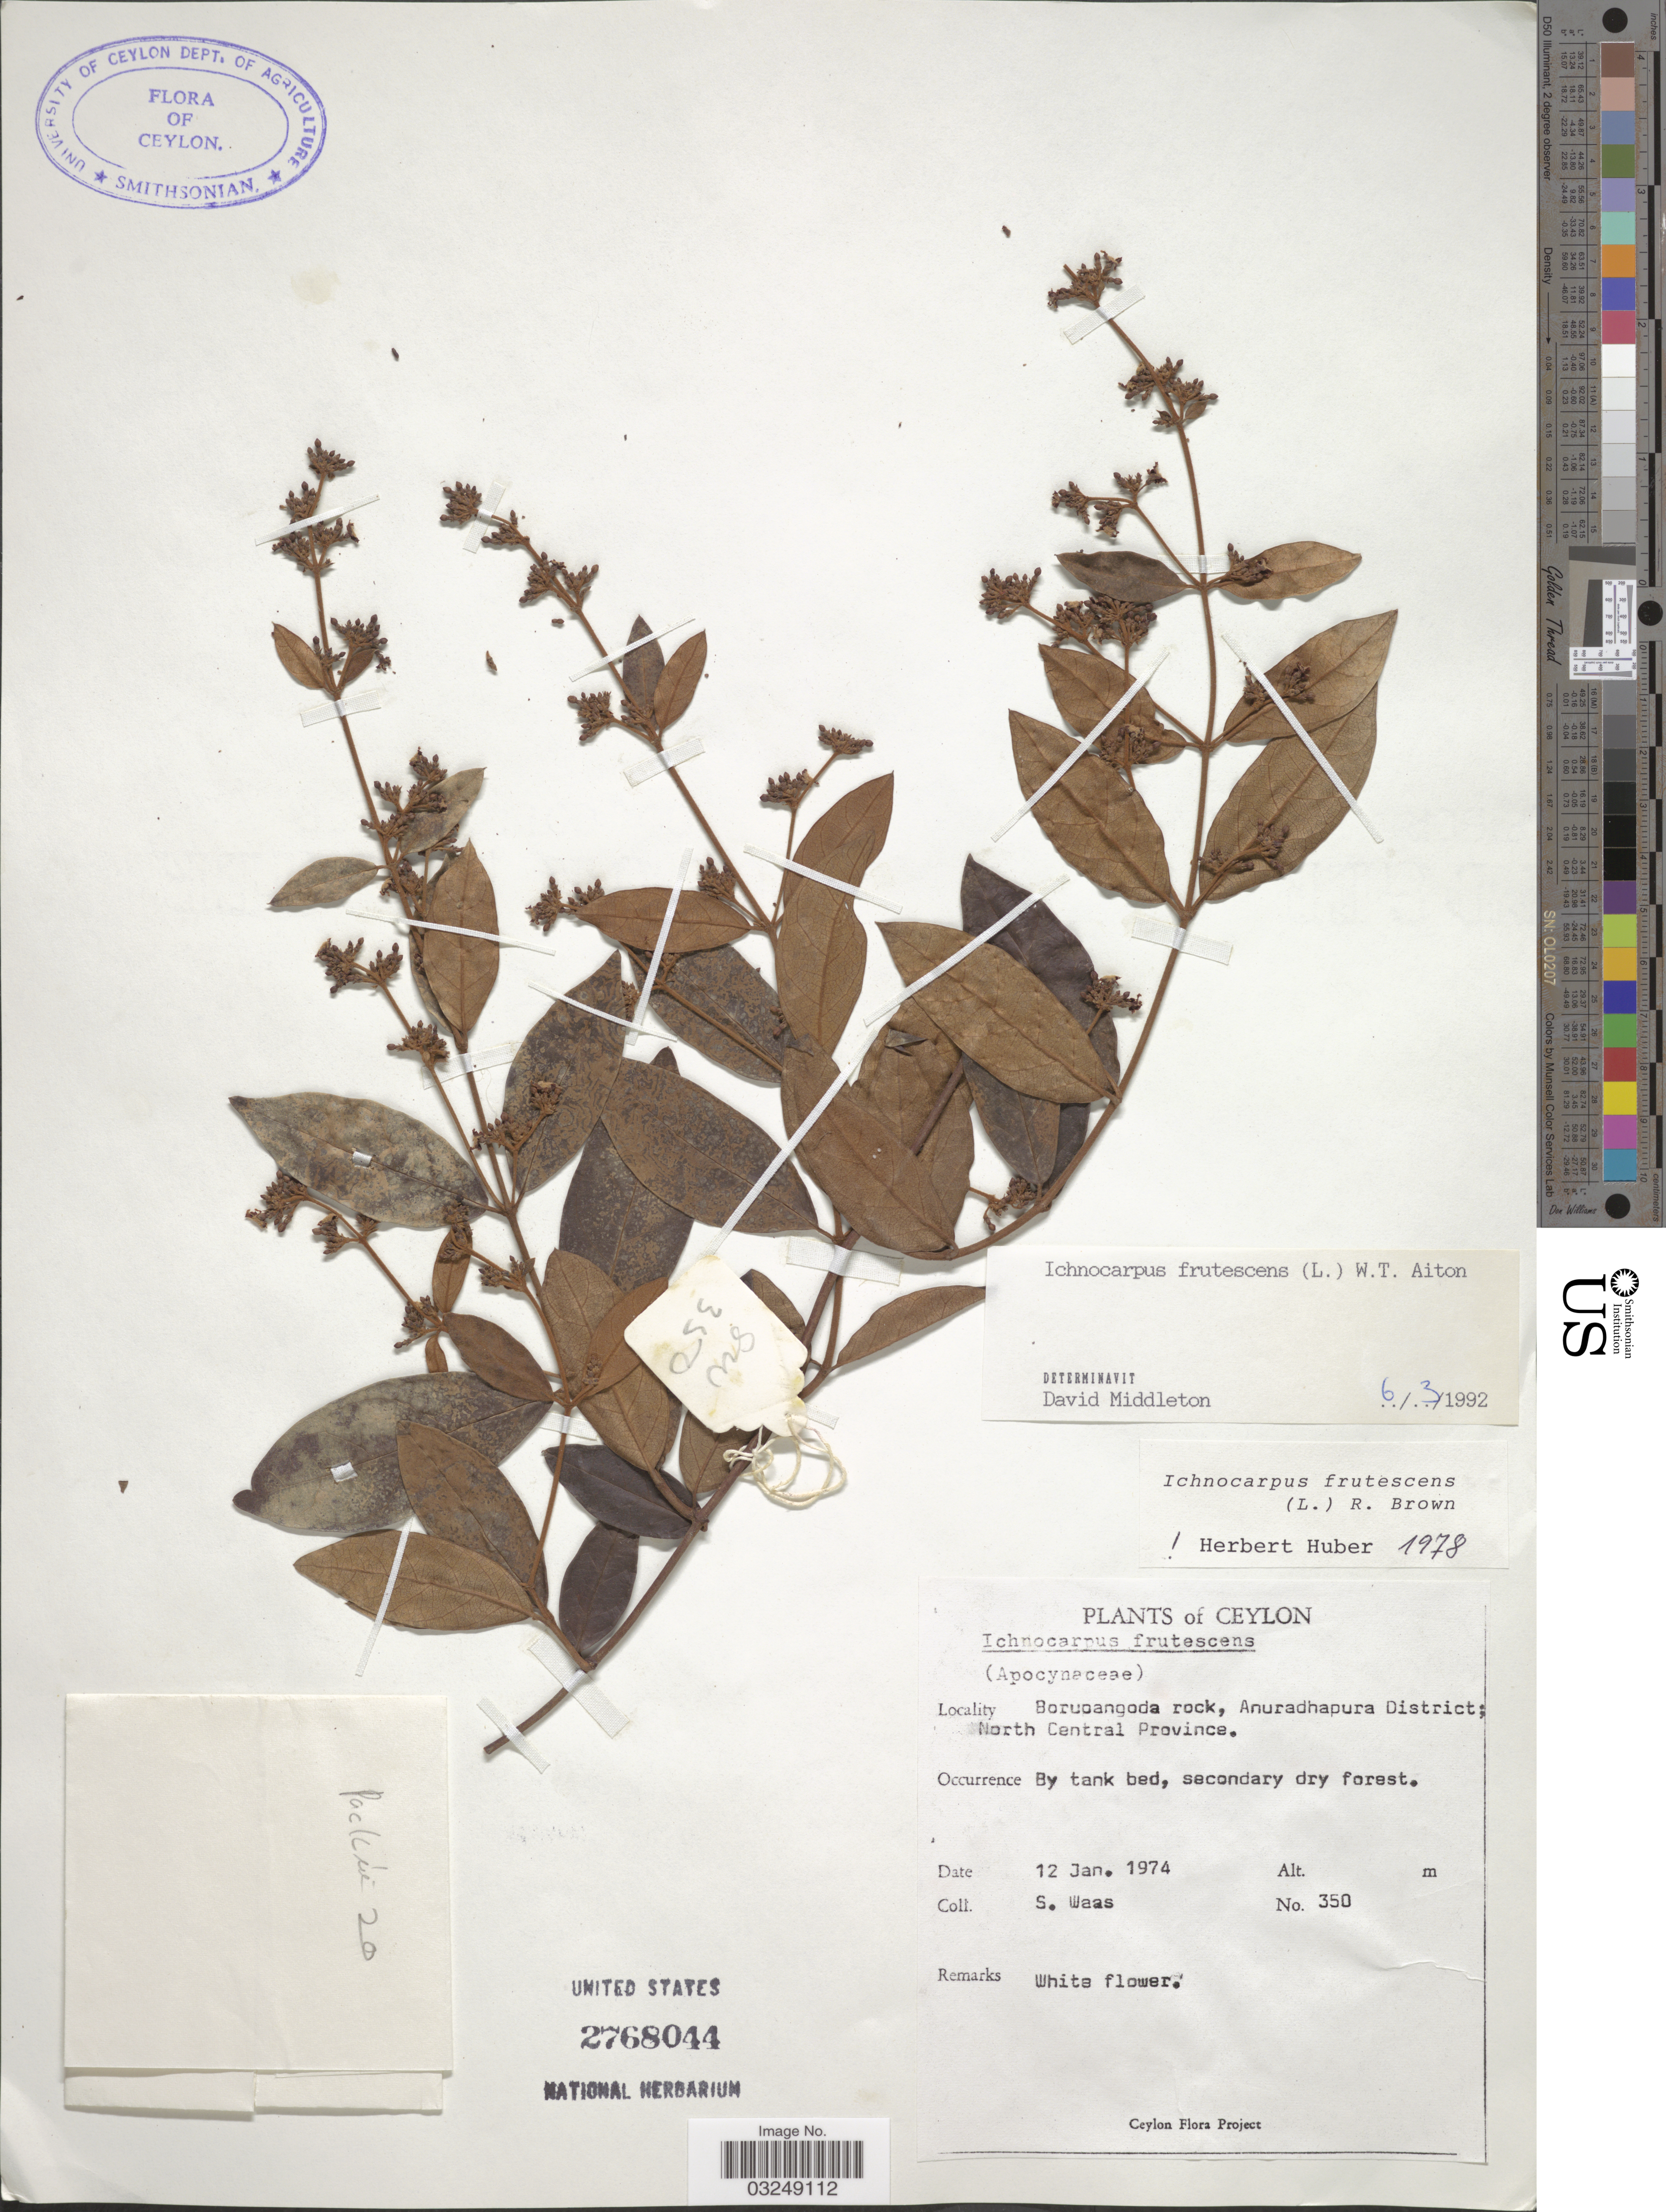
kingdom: Plantae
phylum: Tracheophyta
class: Magnoliopsida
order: Gentianales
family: Apocynaceae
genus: Ichnocarpus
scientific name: Ichnocarpus frutescens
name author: (L.) W.T. Aiton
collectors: S. Waas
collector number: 350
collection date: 1974-01-12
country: Sri Lanka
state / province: North Central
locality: Ceylon. Boruoangoda rock, Anuradhapura District.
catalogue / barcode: US 2768044